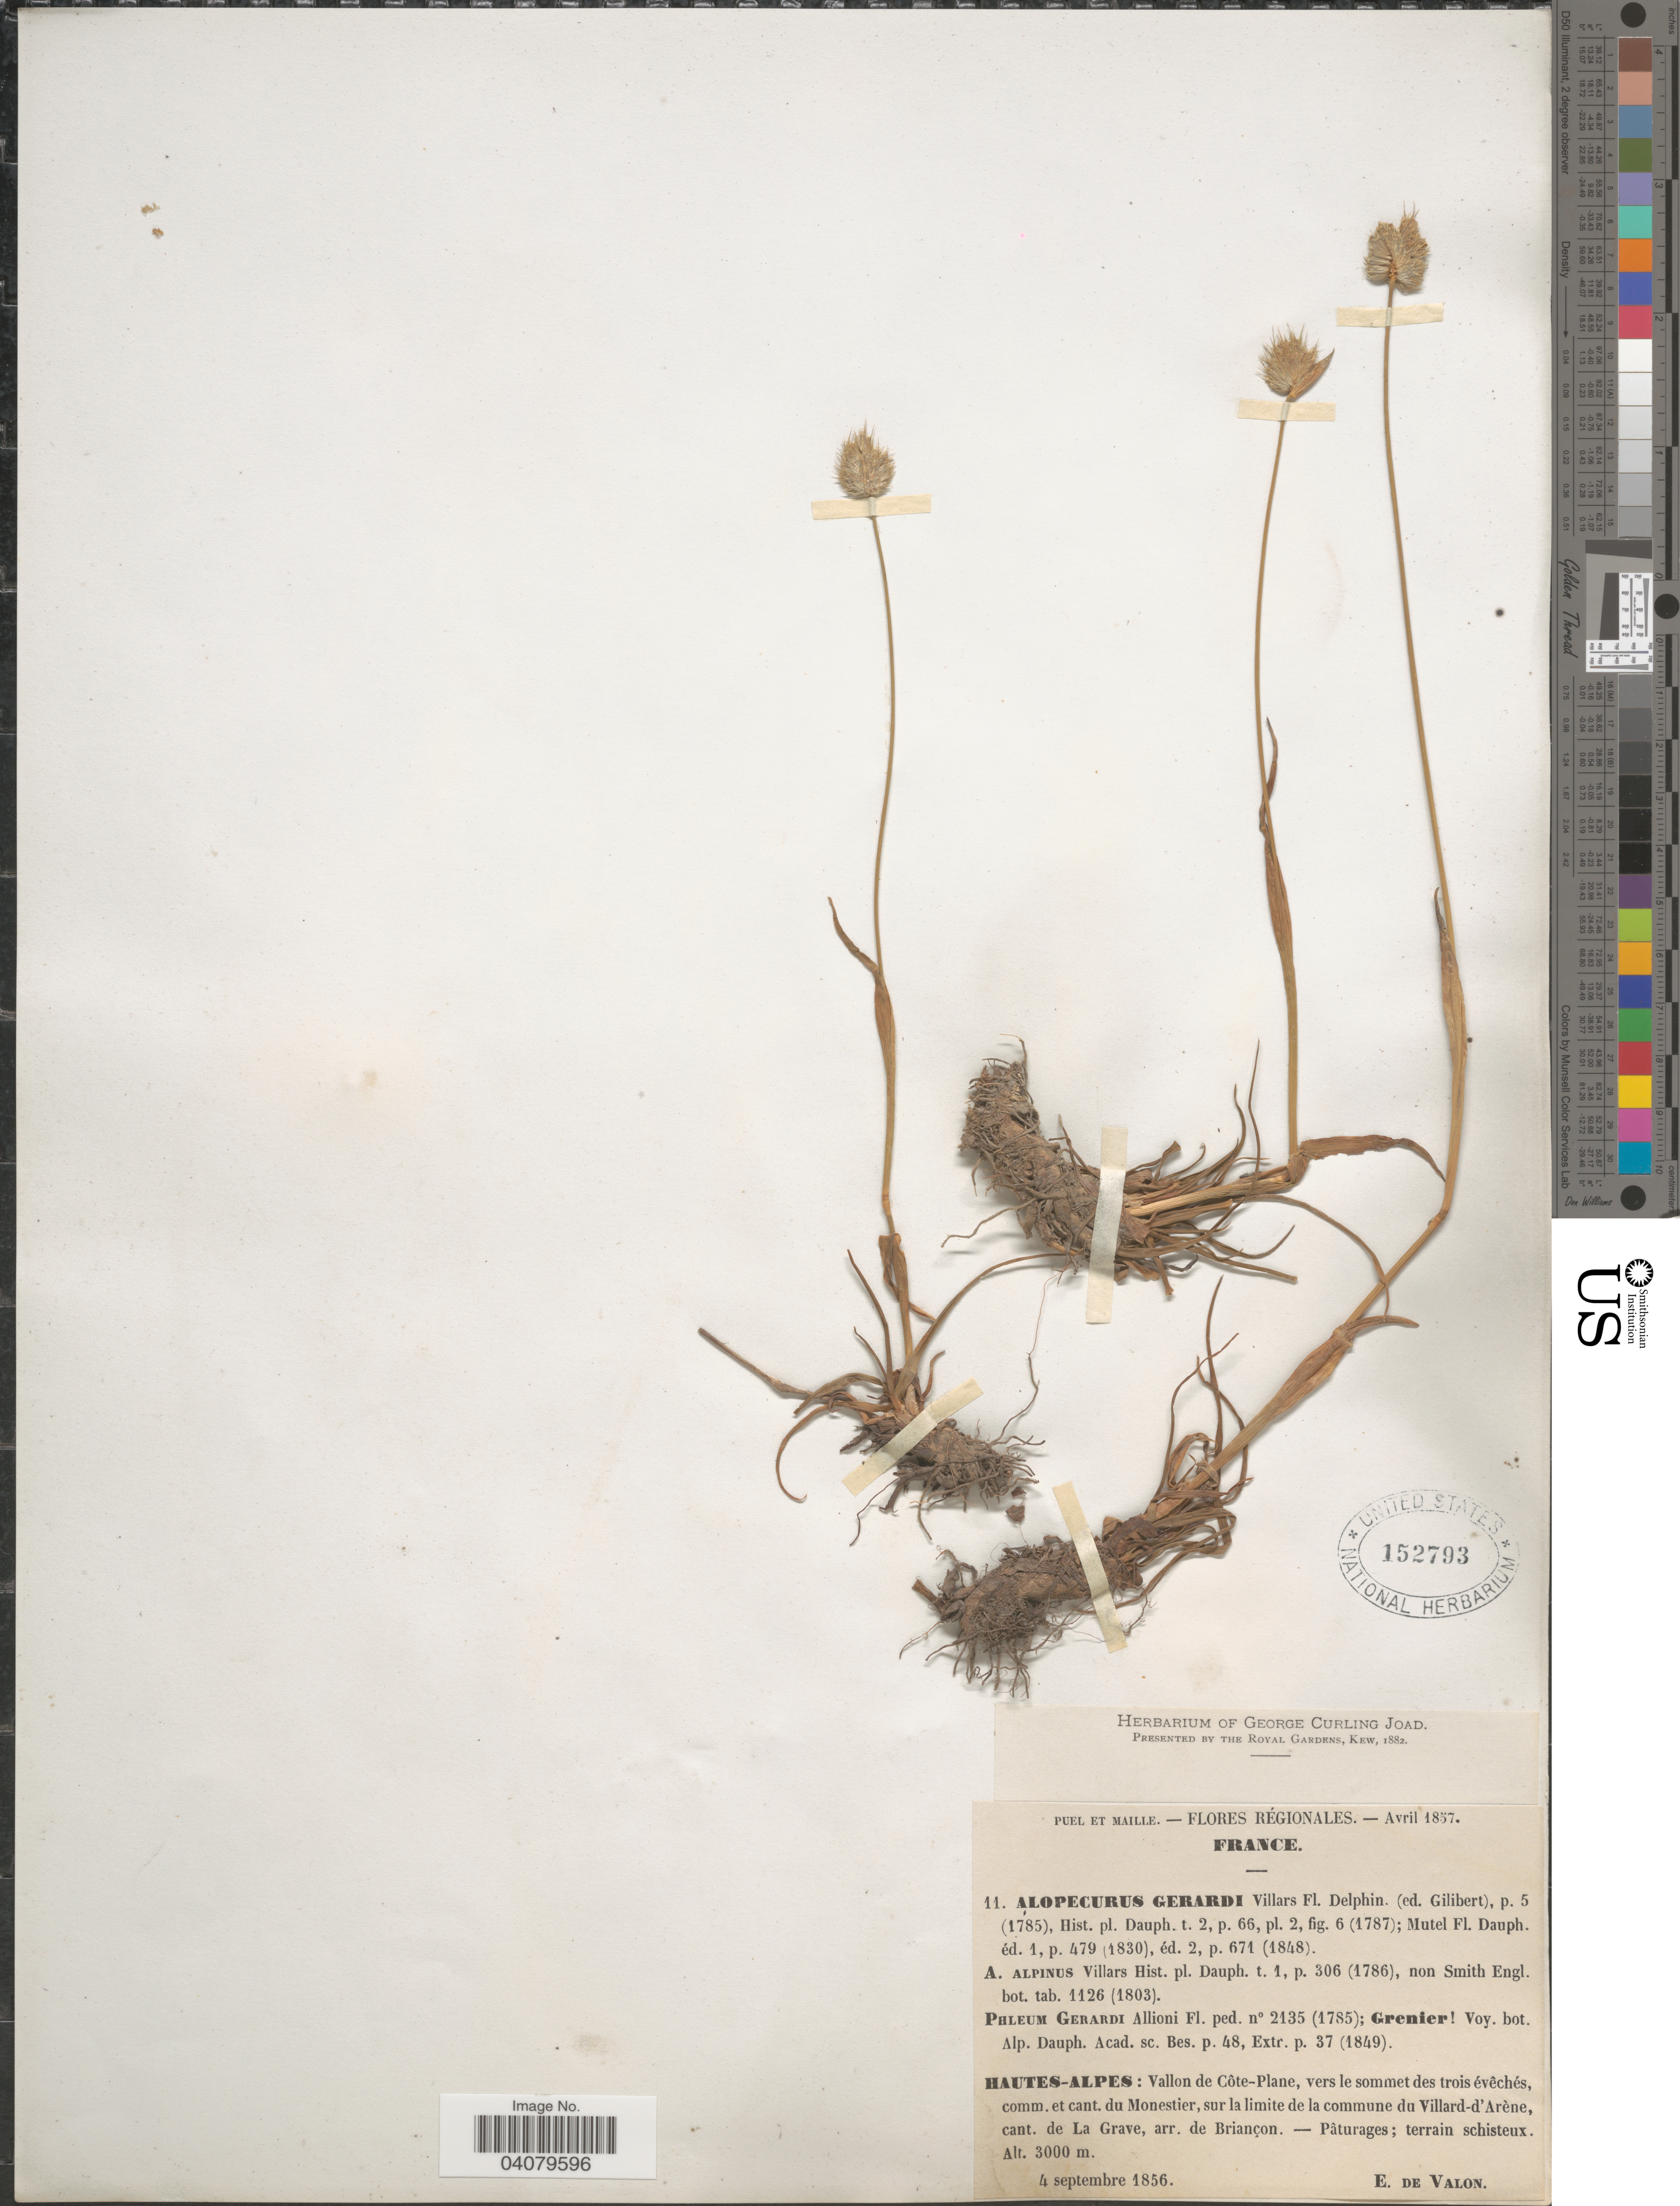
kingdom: Plantae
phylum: Tracheophyta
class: Liliopsida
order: Poales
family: Poaceae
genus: Alopecurus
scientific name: Alopecurus gerardii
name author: (All.) Vill.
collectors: E. De Valon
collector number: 11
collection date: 1856-09-04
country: France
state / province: Provence-Alpes-Côte d'Azur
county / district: Hautes-Alpes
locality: Hautes-Alpes: Vallon de Côte-Plane, vers le sommet des trois évêchés, comm. et cant. du Monestier, sur la limite de la commune du Villard-d'Arène, cant. de La Grave, arr. de Briançon. - Paturages; terrain schisteux.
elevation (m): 3000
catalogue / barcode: US 152793